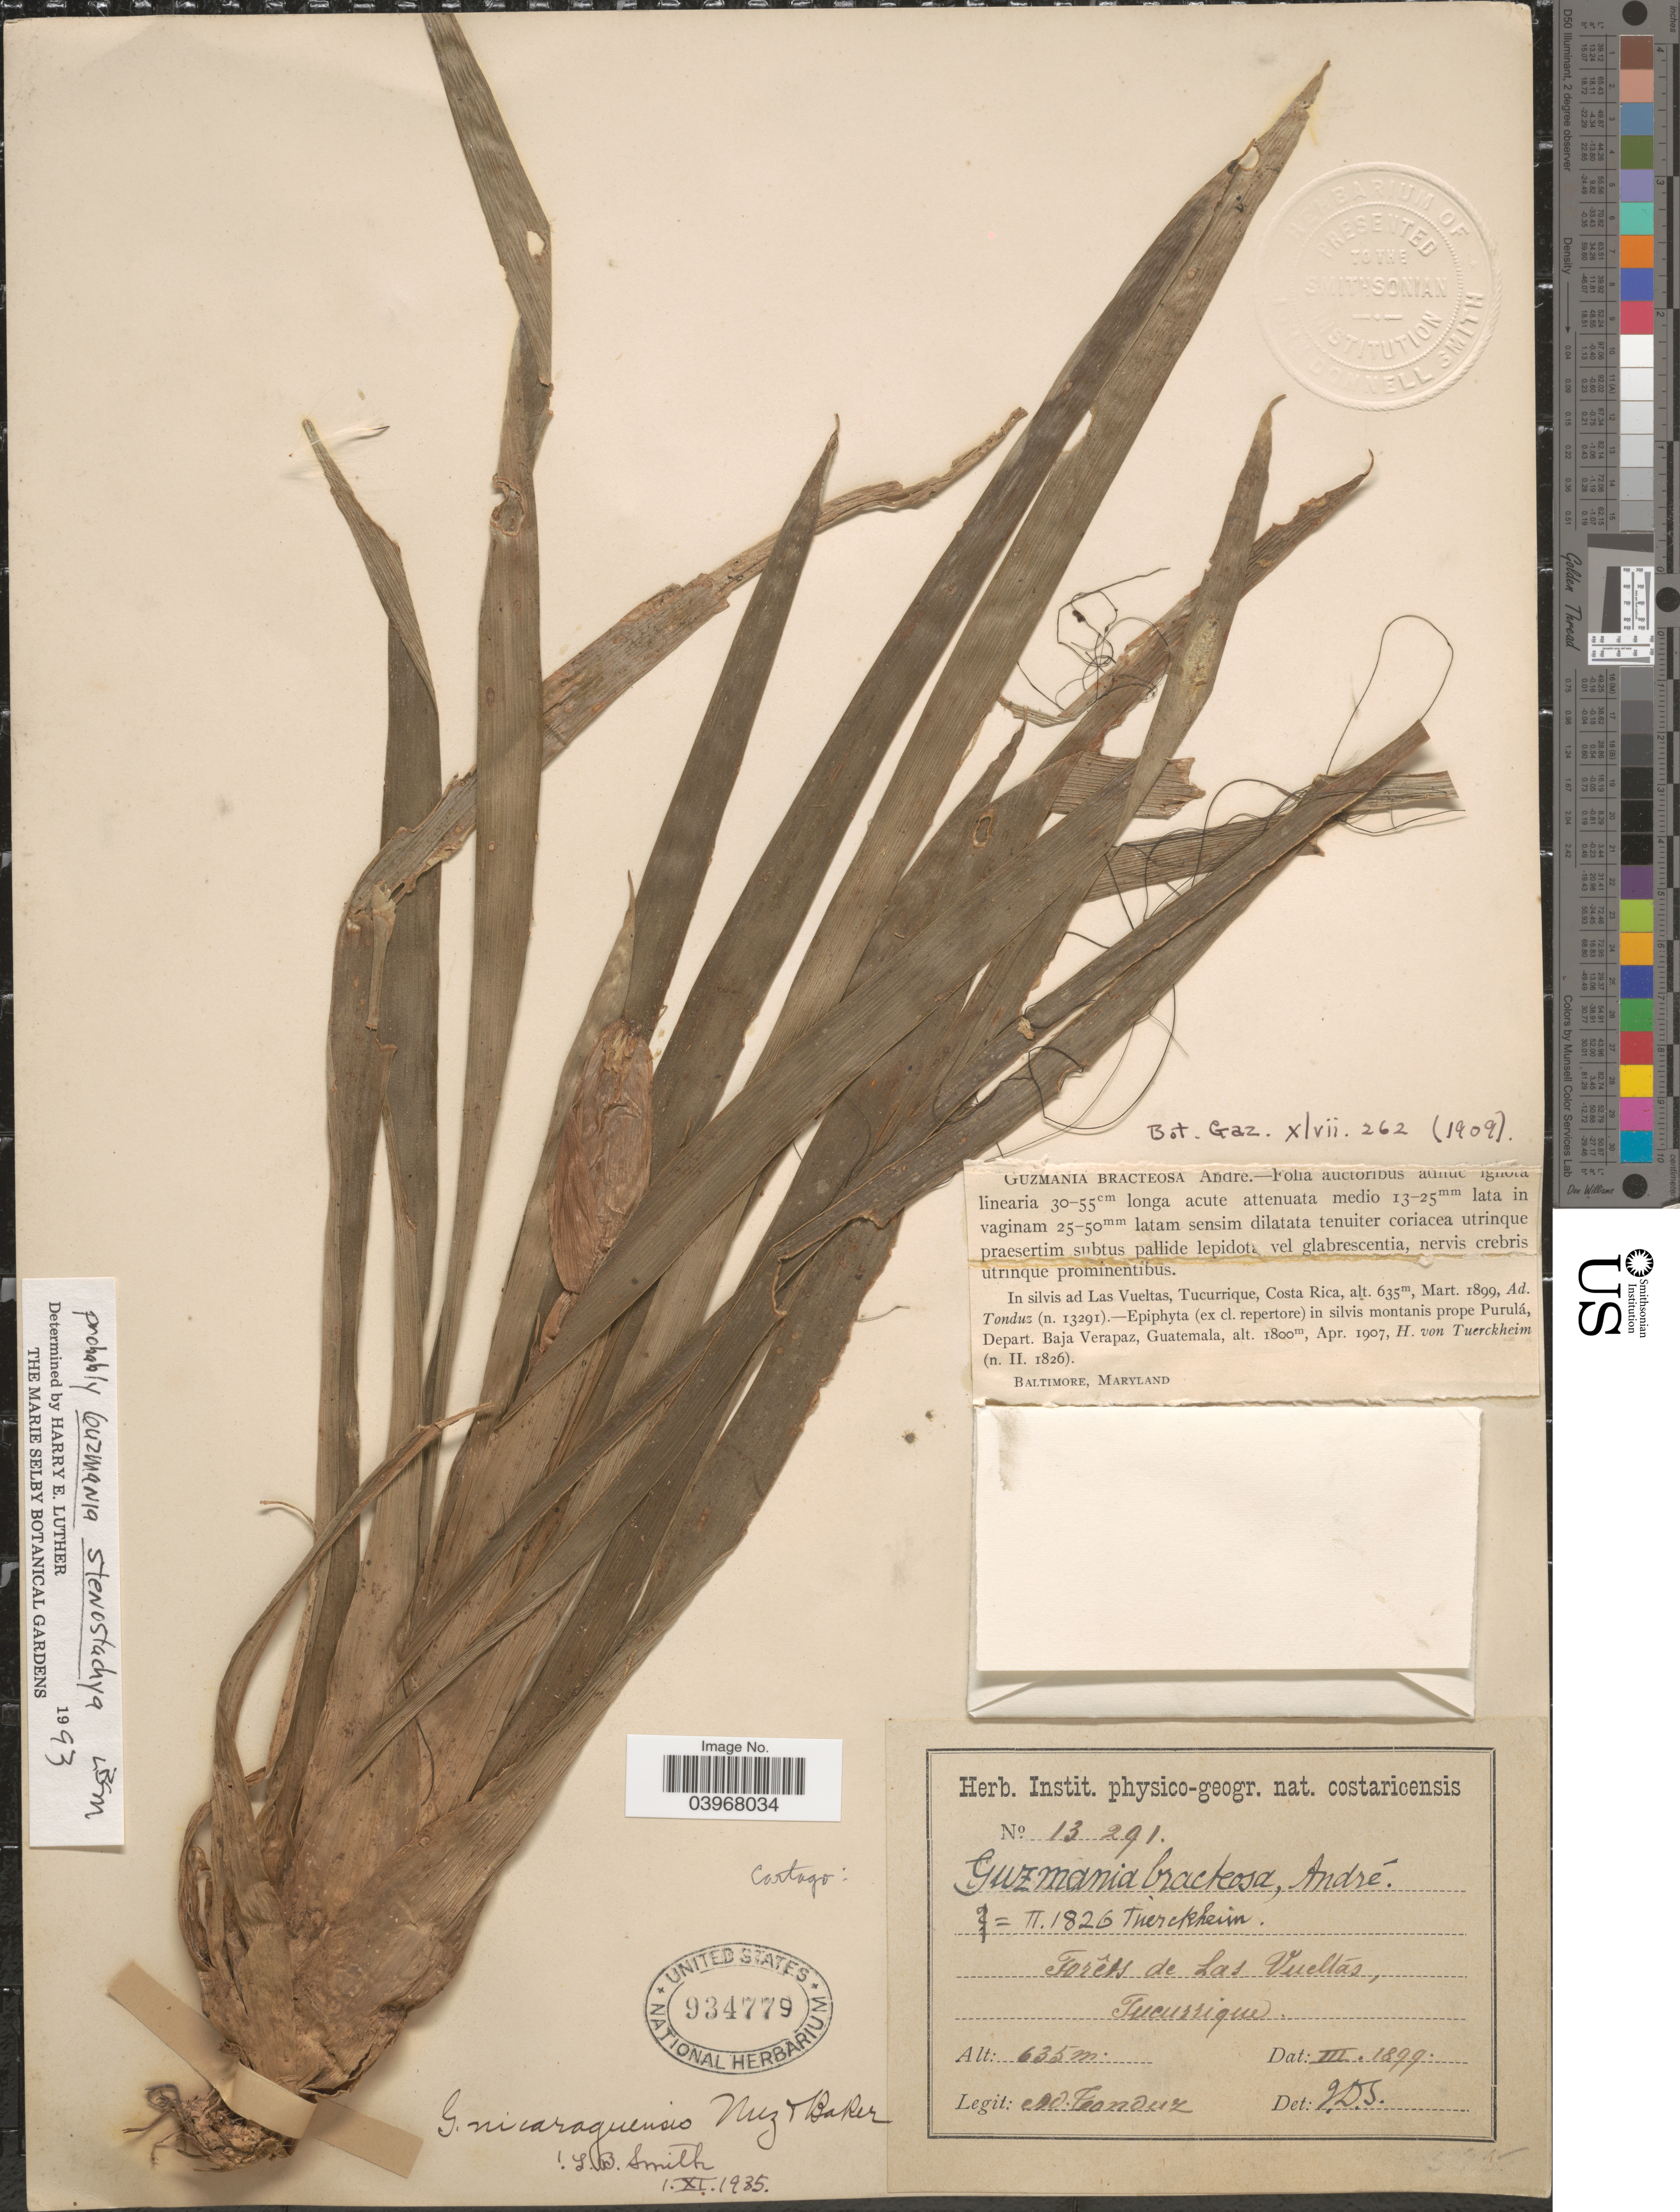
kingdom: Plantae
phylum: Tracheophyta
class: Liliopsida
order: Poales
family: Bromeliaceae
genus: Guzmania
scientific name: Guzmania stenostachya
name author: L.B. Sm.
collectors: A. Tonduz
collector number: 13291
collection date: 1899-03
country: Costa Rica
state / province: Cartago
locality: Forêts de Las Vueltas, Tucurrique.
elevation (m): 635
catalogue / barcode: US 934779